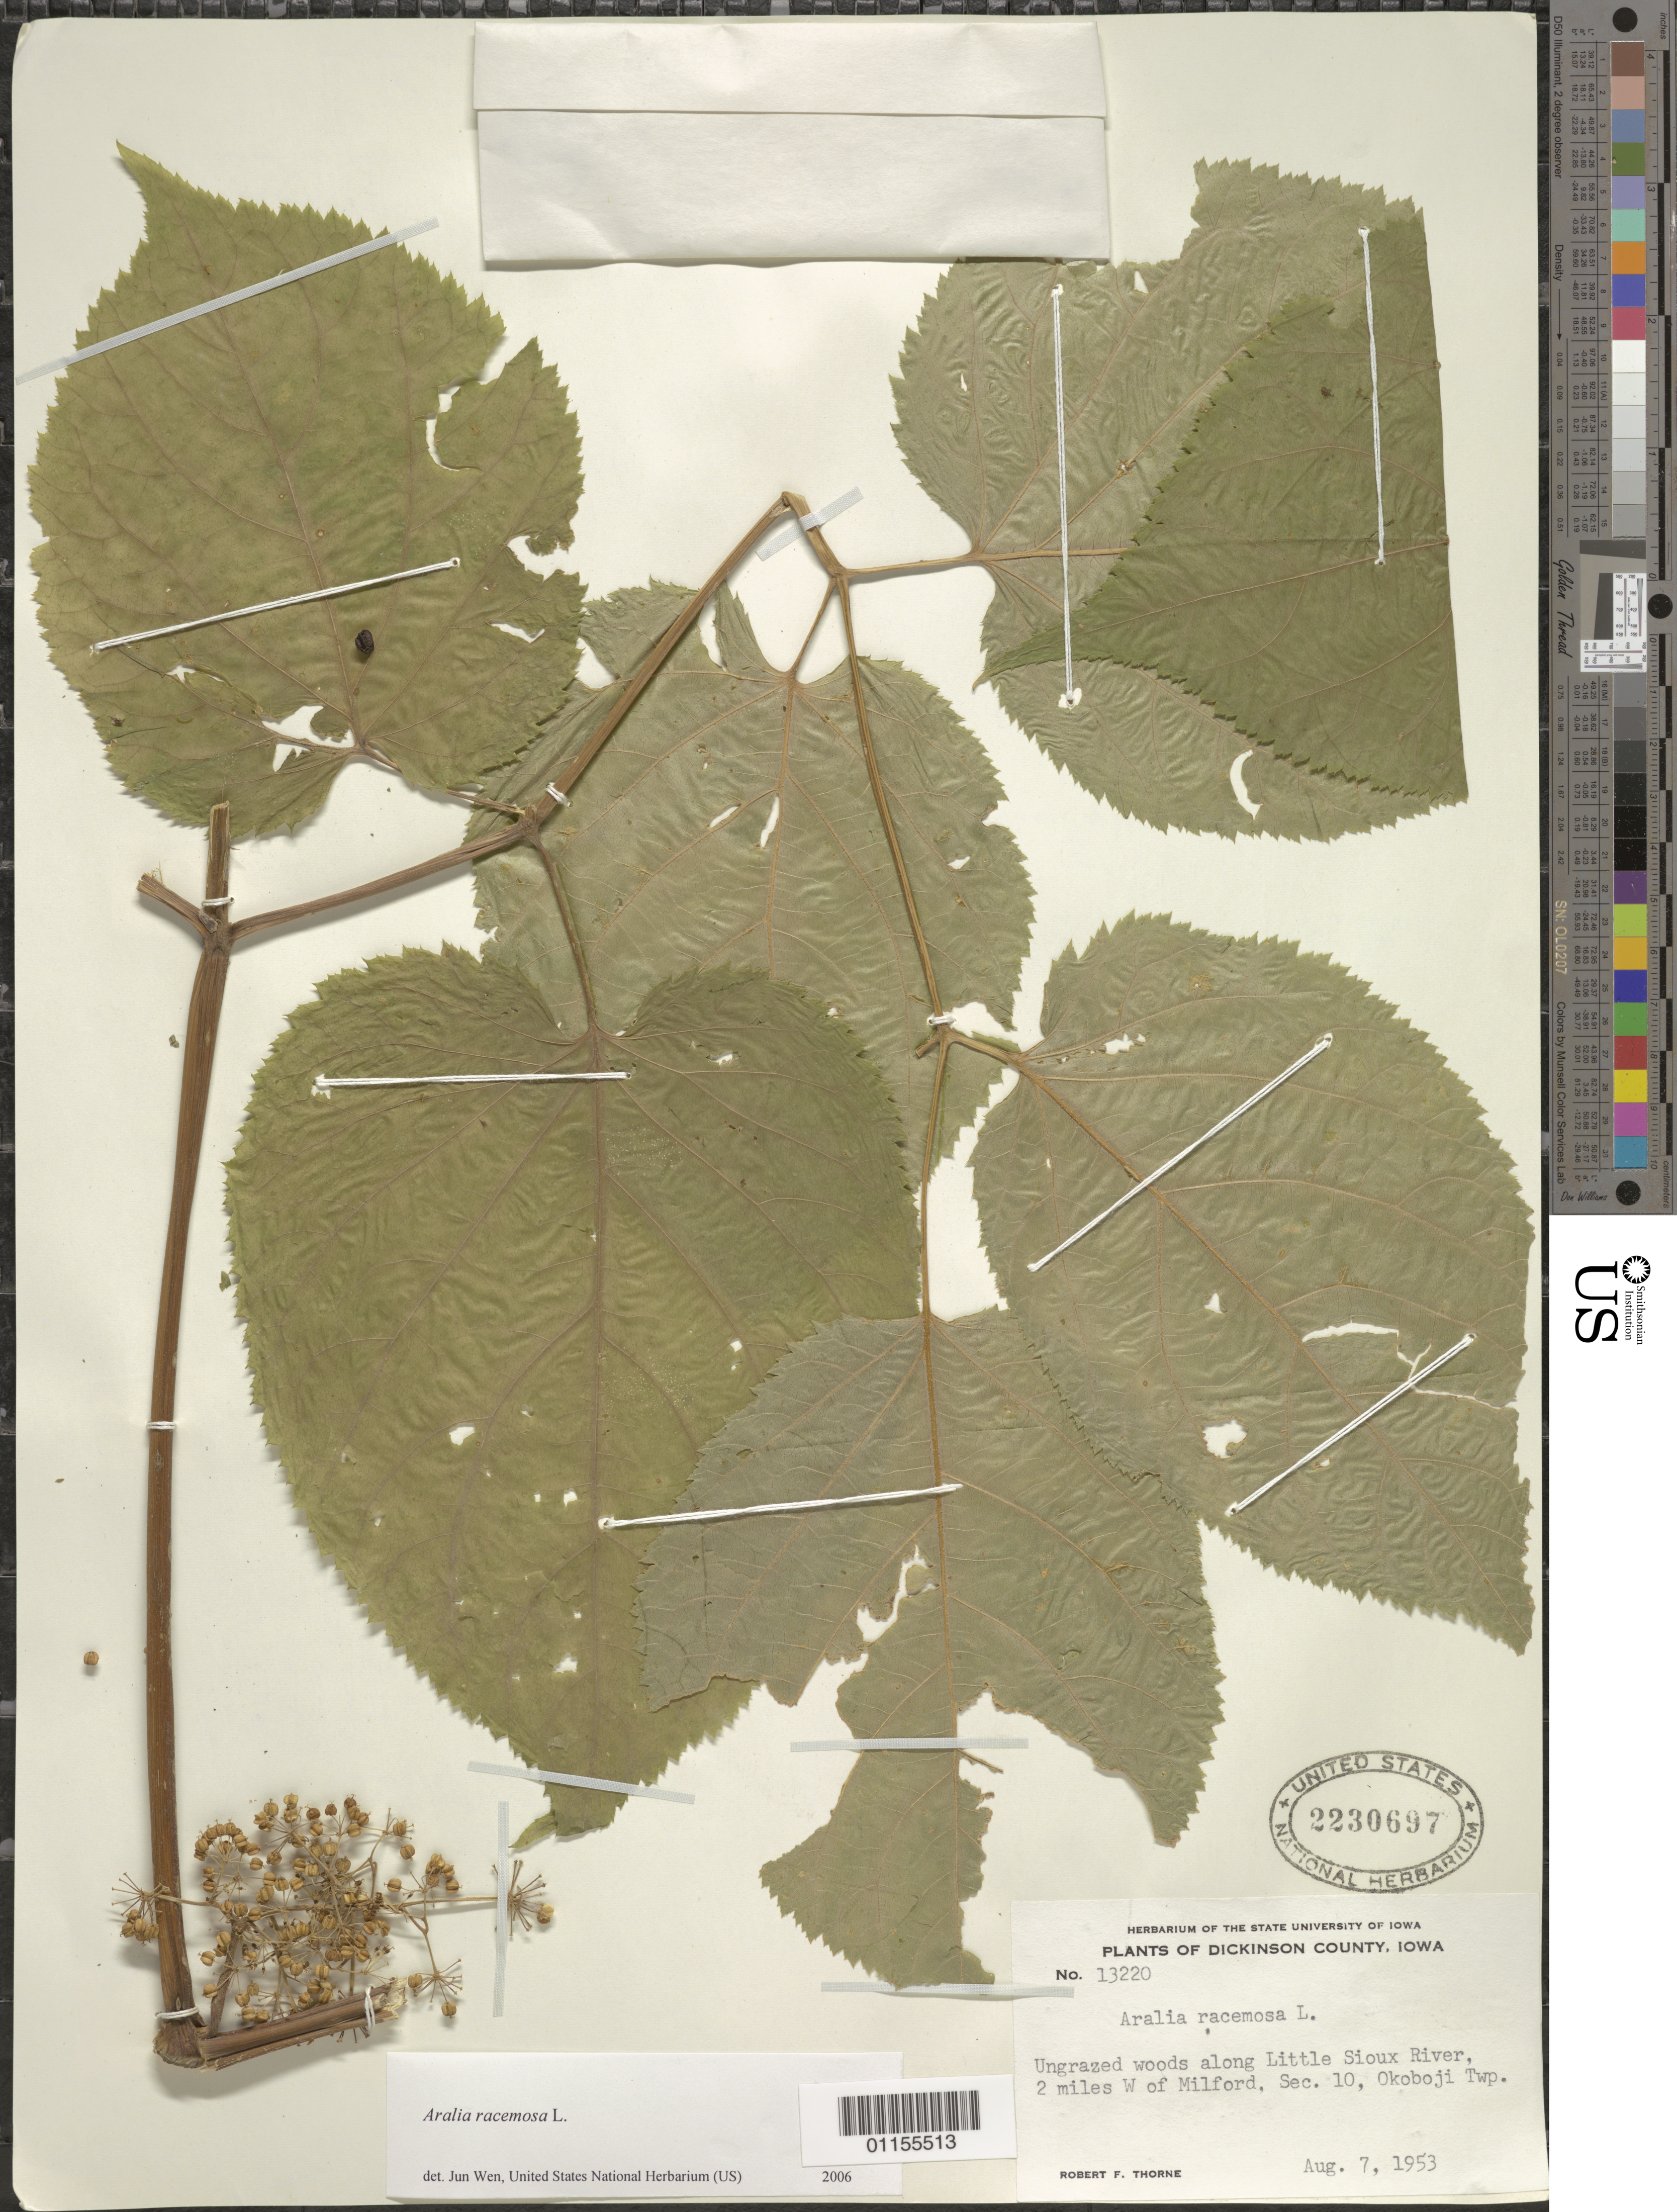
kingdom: Plantae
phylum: Tracheophyta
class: Magnoliopsida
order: Apiales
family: Araliaceae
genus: Aralia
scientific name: Aralia racemosa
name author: L.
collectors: R. F. Thorne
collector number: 13220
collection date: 1953-08-07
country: United States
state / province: Iowa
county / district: Dickinson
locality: Little Sioux River. 2 mi W of Milford, Sec. 10, Okoboji Twp.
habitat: Ungrazed woods along river.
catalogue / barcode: US 2230697